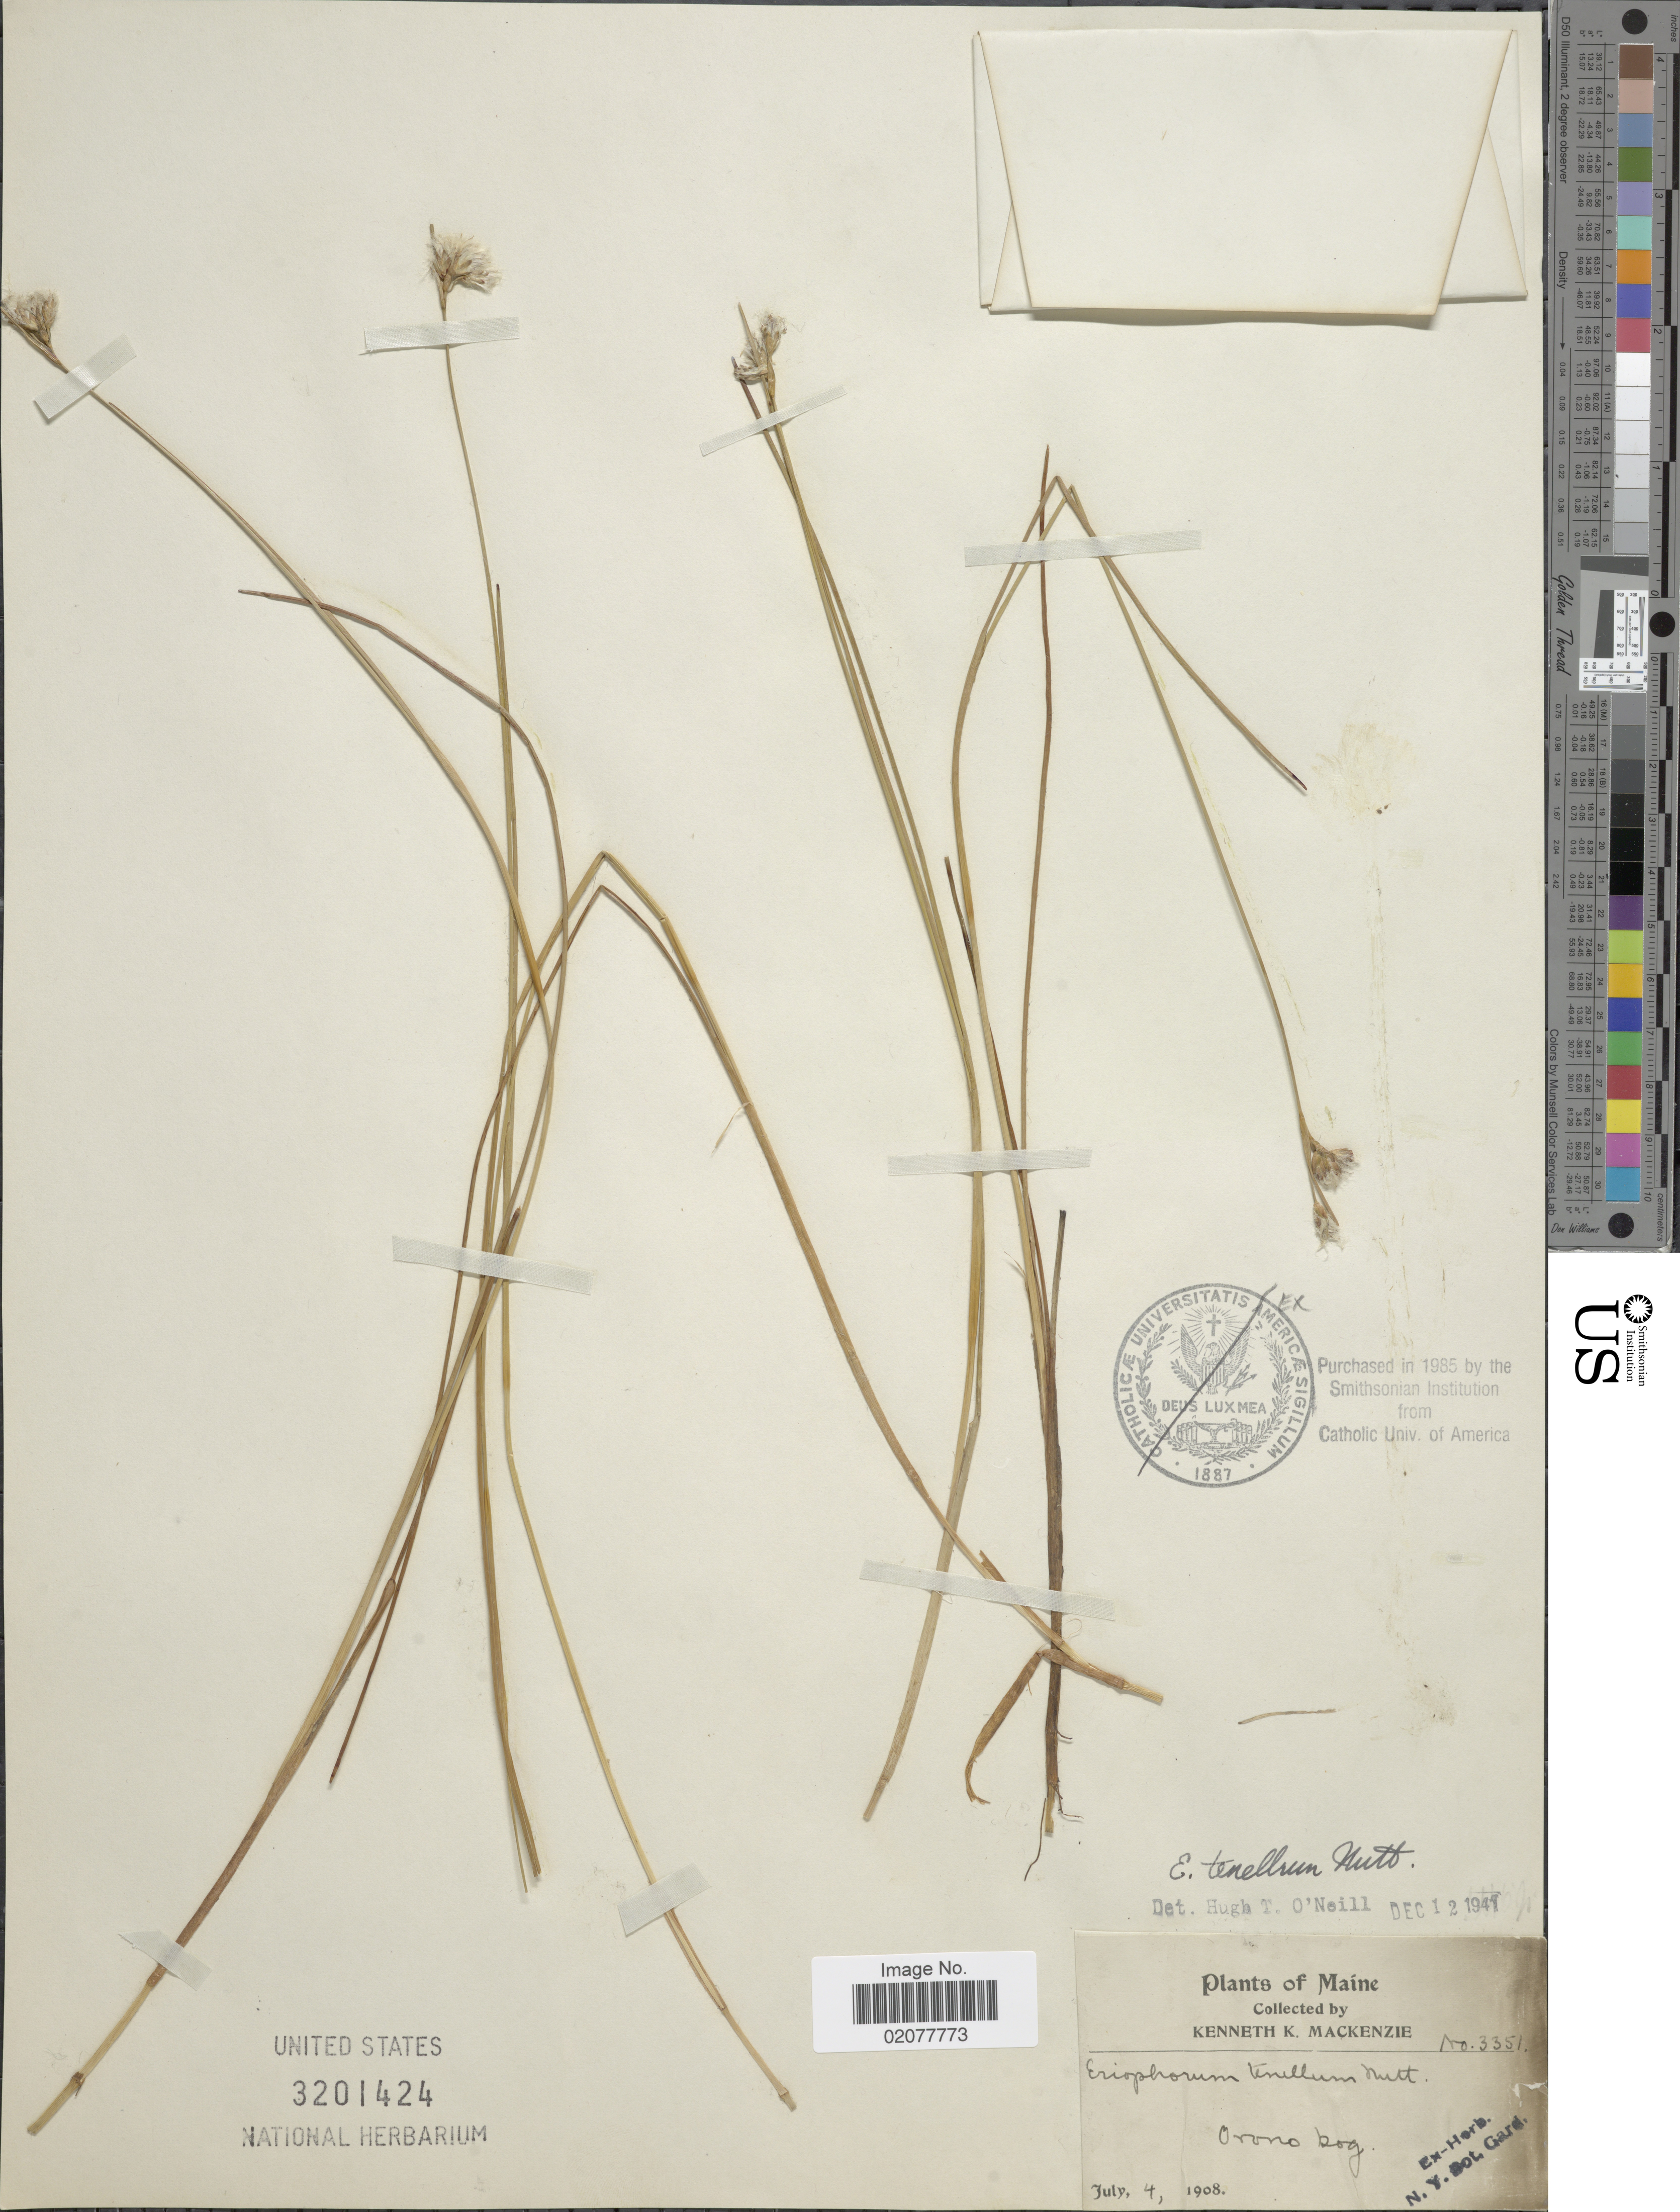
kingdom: Plantae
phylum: Tracheophyta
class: Liliopsida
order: Poales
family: Cyperaceae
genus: Eriophorum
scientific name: Eriophorum tenellum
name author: Nutt.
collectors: K. K. Mackenzie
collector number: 3351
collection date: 1908-07-04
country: United States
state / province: Maine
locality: Orono bog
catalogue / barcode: US 3201424